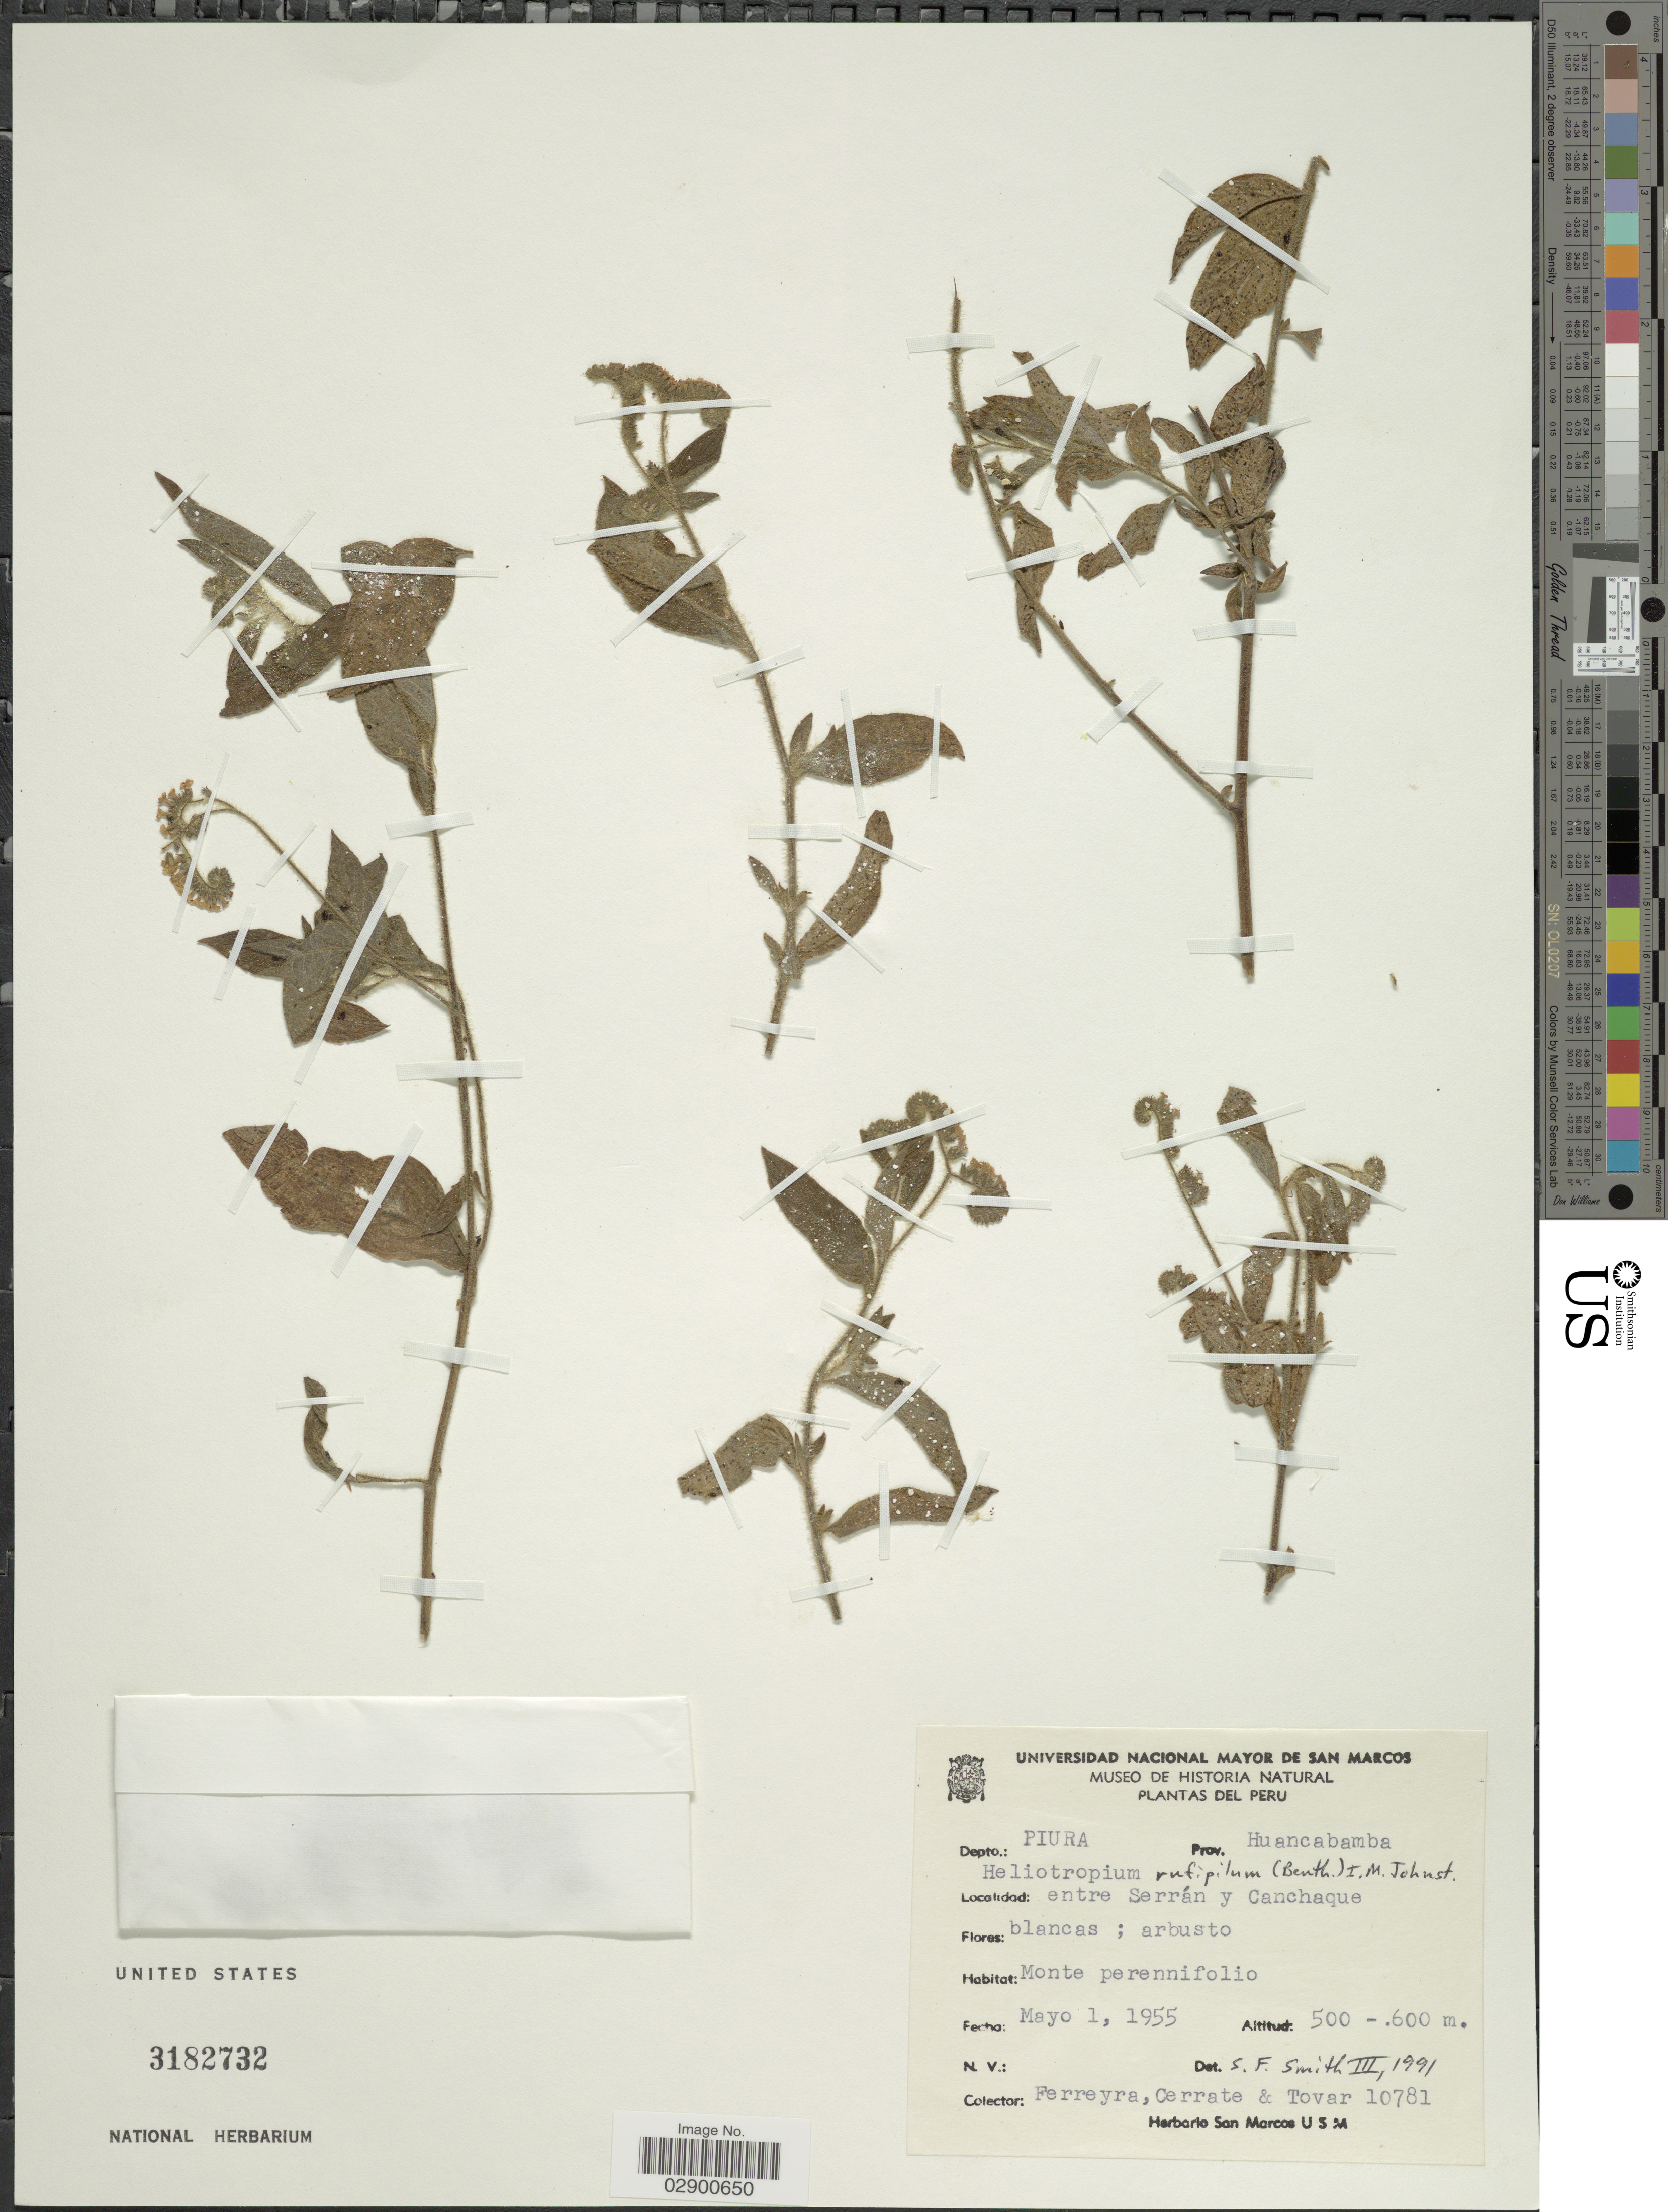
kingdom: Plantae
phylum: Tracheophyta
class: Magnoliopsida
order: Boraginales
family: Heliotropiaceae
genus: Heliotropium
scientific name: Heliotropium rufipilum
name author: (Benth.) I.M. Johnst.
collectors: Ferreyra, -. Cerrate & -. Tovar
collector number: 10781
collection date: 1955-05-01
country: Peru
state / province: Piura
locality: Depto.: Piura. Prov. Huancabamba. Entre Serrán y Canchaque.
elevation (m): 500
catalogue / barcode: US 3182732